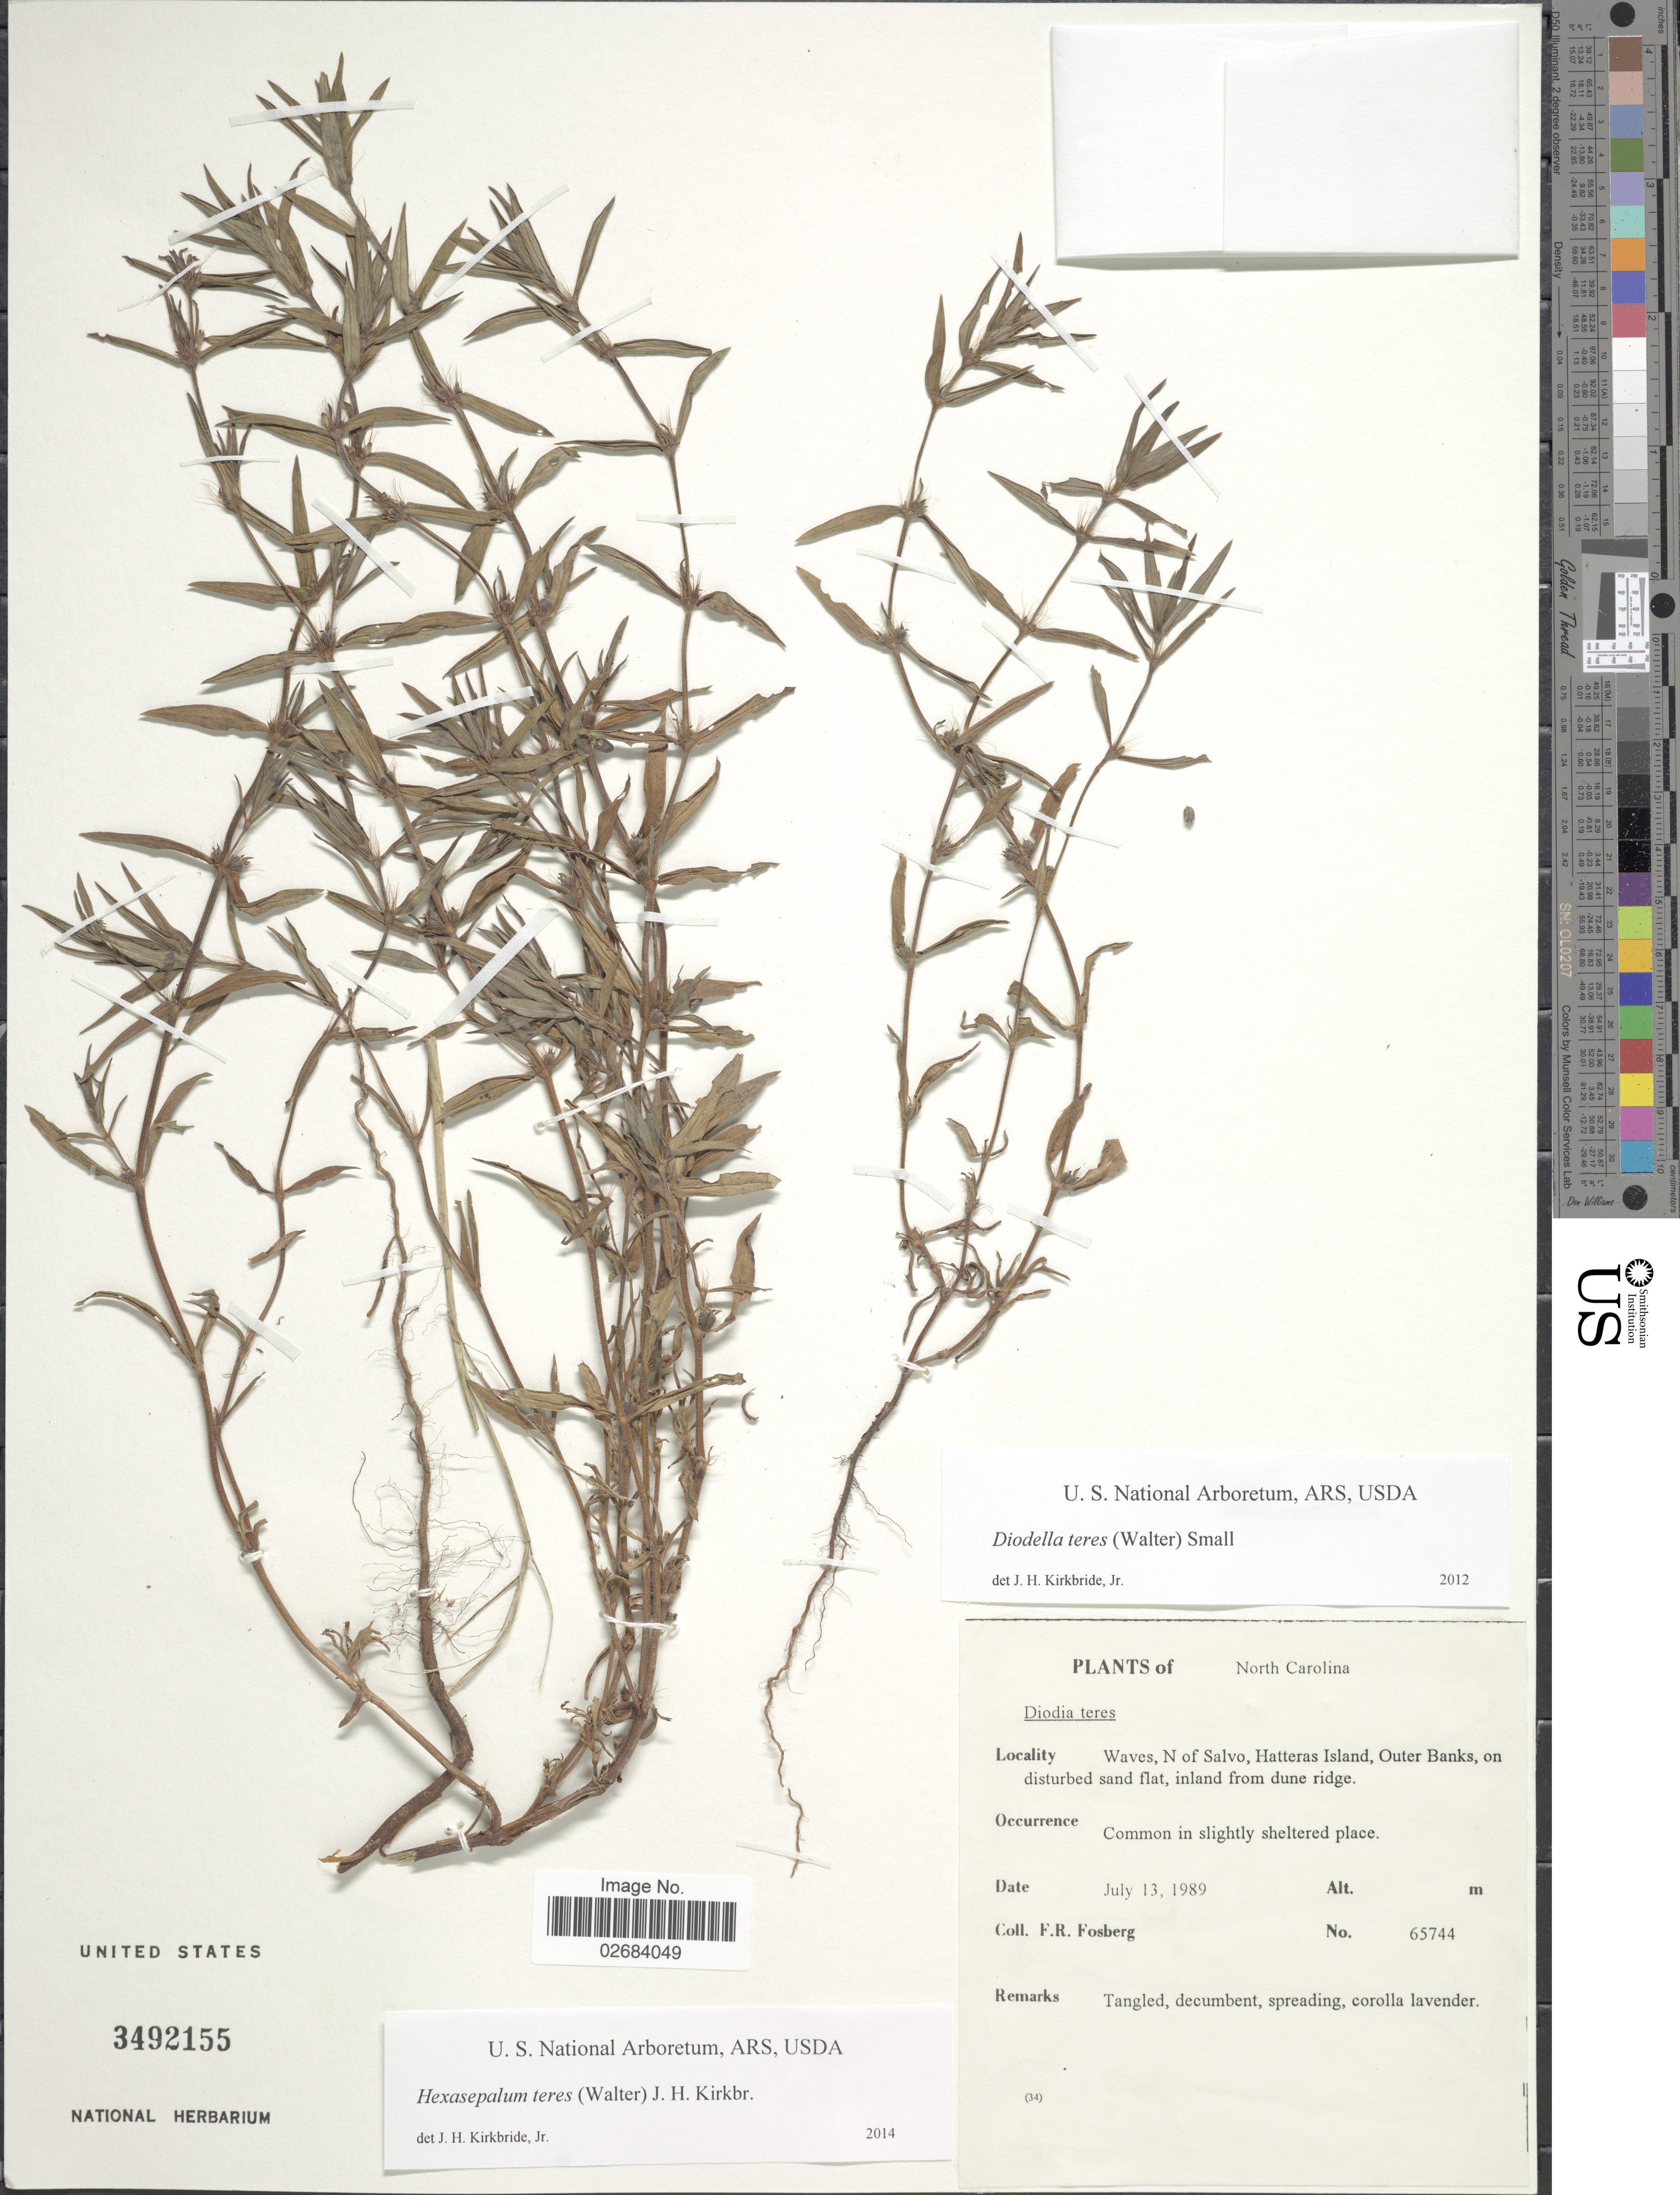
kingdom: Plantae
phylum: Tracheophyta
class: Magnoliopsida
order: Gentianales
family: Rubiaceae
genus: Diodia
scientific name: Diodia teres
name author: Walter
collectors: F. R. Fosberg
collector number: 65744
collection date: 1989-07-13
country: United States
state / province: North Carolina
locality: Waves, N of Salvo, Hatteras Island, Outer Banks, on disturbed sand flat, inland from dune ridge.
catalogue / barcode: US 3492155